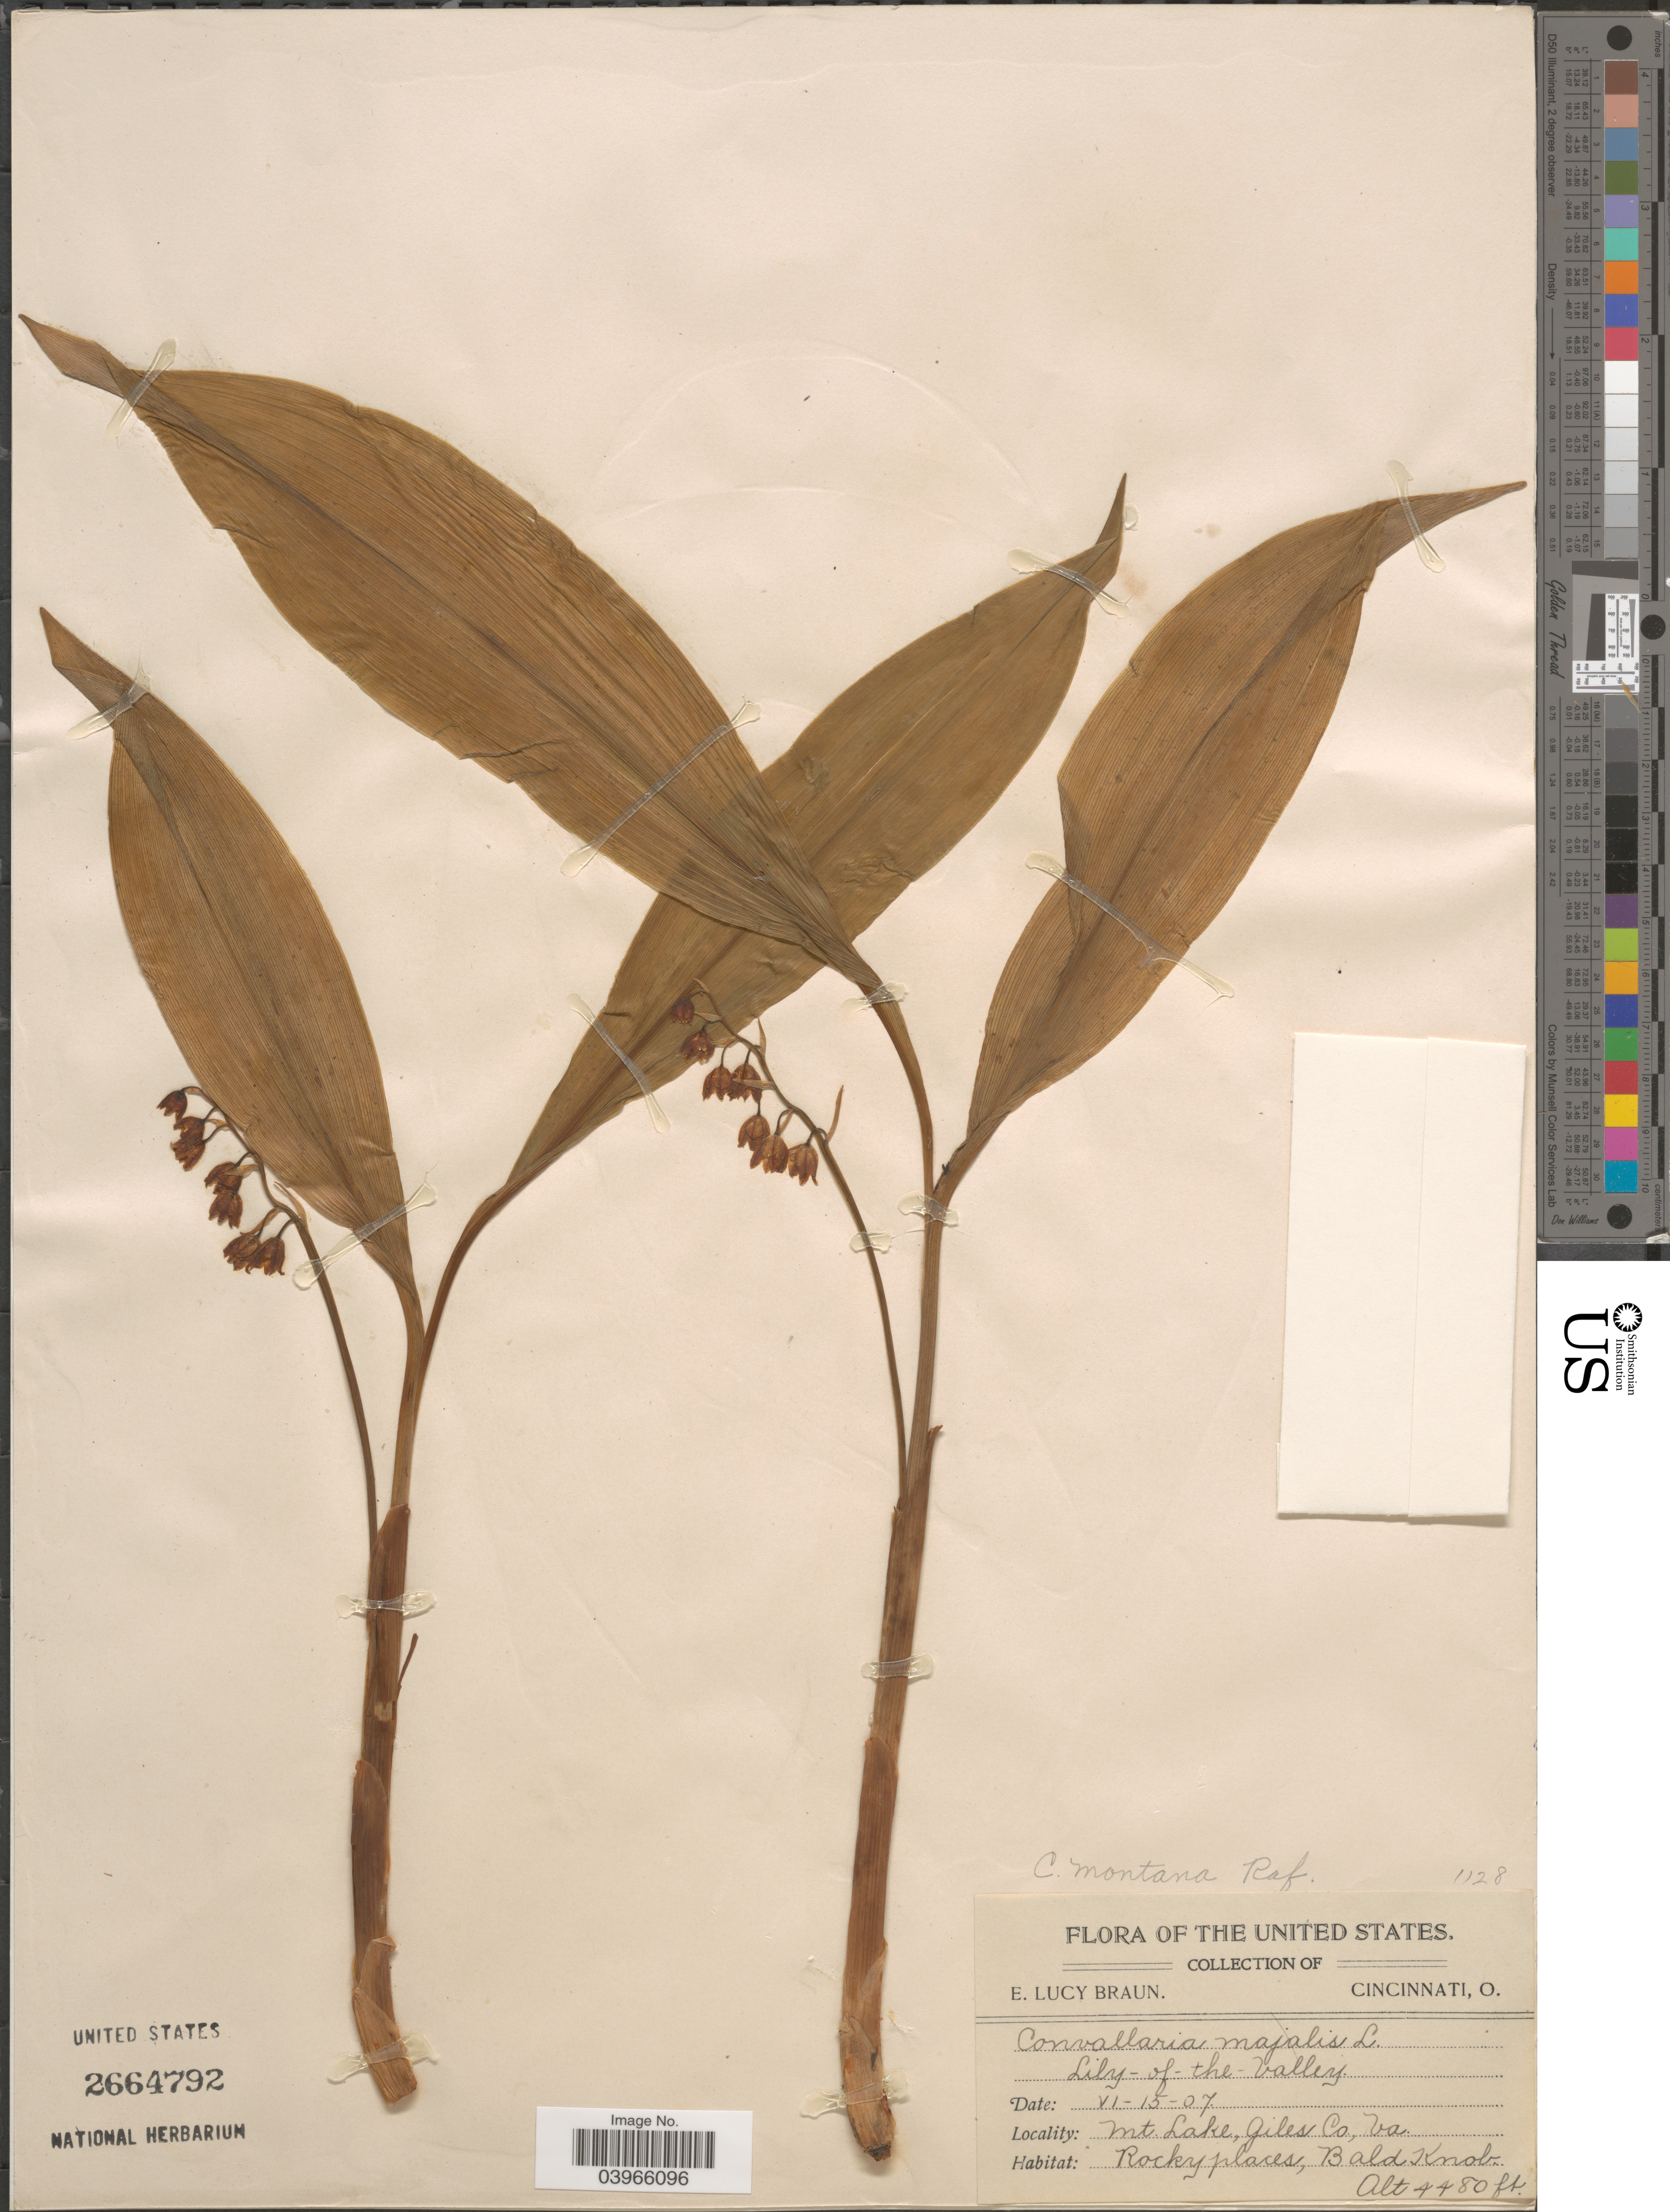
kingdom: Plantae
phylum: Tracheophyta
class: Liliopsida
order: Asparagales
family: Asparagaceae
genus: Convallaria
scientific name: Convallaria montana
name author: Raf.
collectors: E. L. Braun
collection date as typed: Transcribed d/m/y: 15/6/7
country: United States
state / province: Virginia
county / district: Giles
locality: Mt. Lake, Giles Co. Rocky places, Bald Knob.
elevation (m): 1366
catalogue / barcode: US 2664792